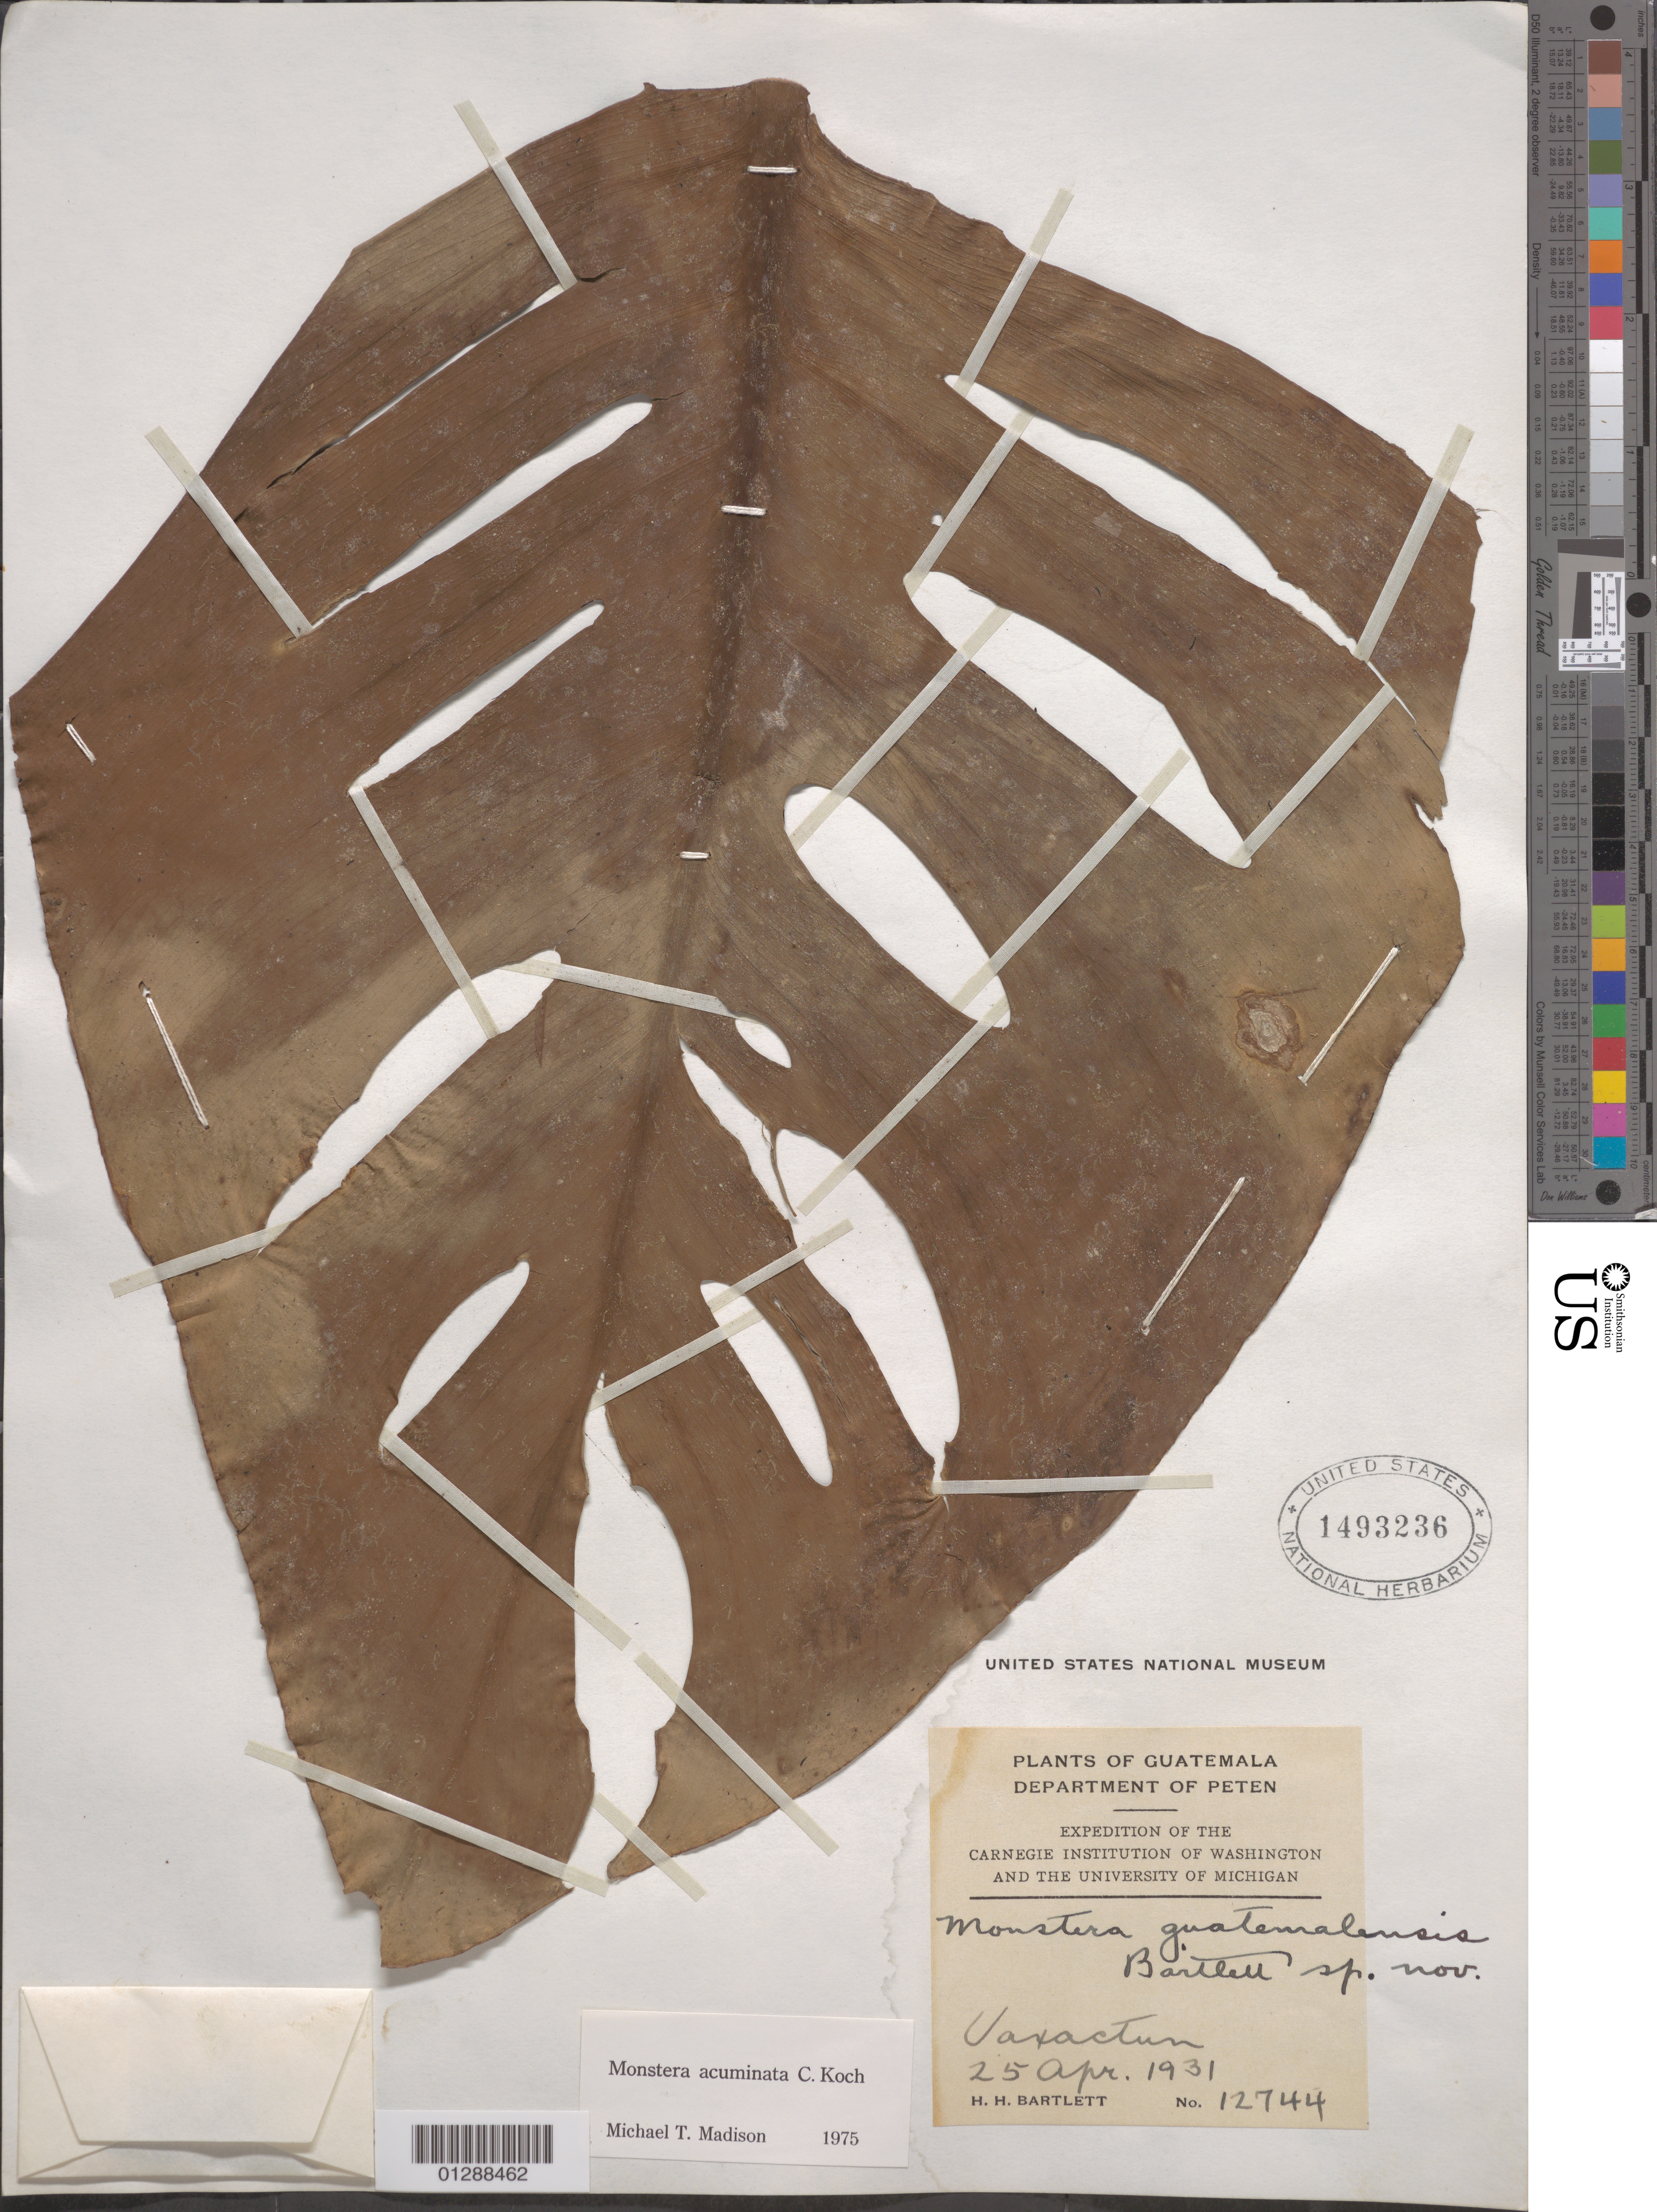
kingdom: Plantae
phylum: Tracheophyta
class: Liliopsida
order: Alismatales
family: Araceae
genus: Monstera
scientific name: Monstera acuminata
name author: K. Koch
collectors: H. H. Bartlett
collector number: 12744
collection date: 1931-04-25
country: Guatemala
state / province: El Peten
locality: Department of Peten. Uaxactun.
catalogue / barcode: US 1493236